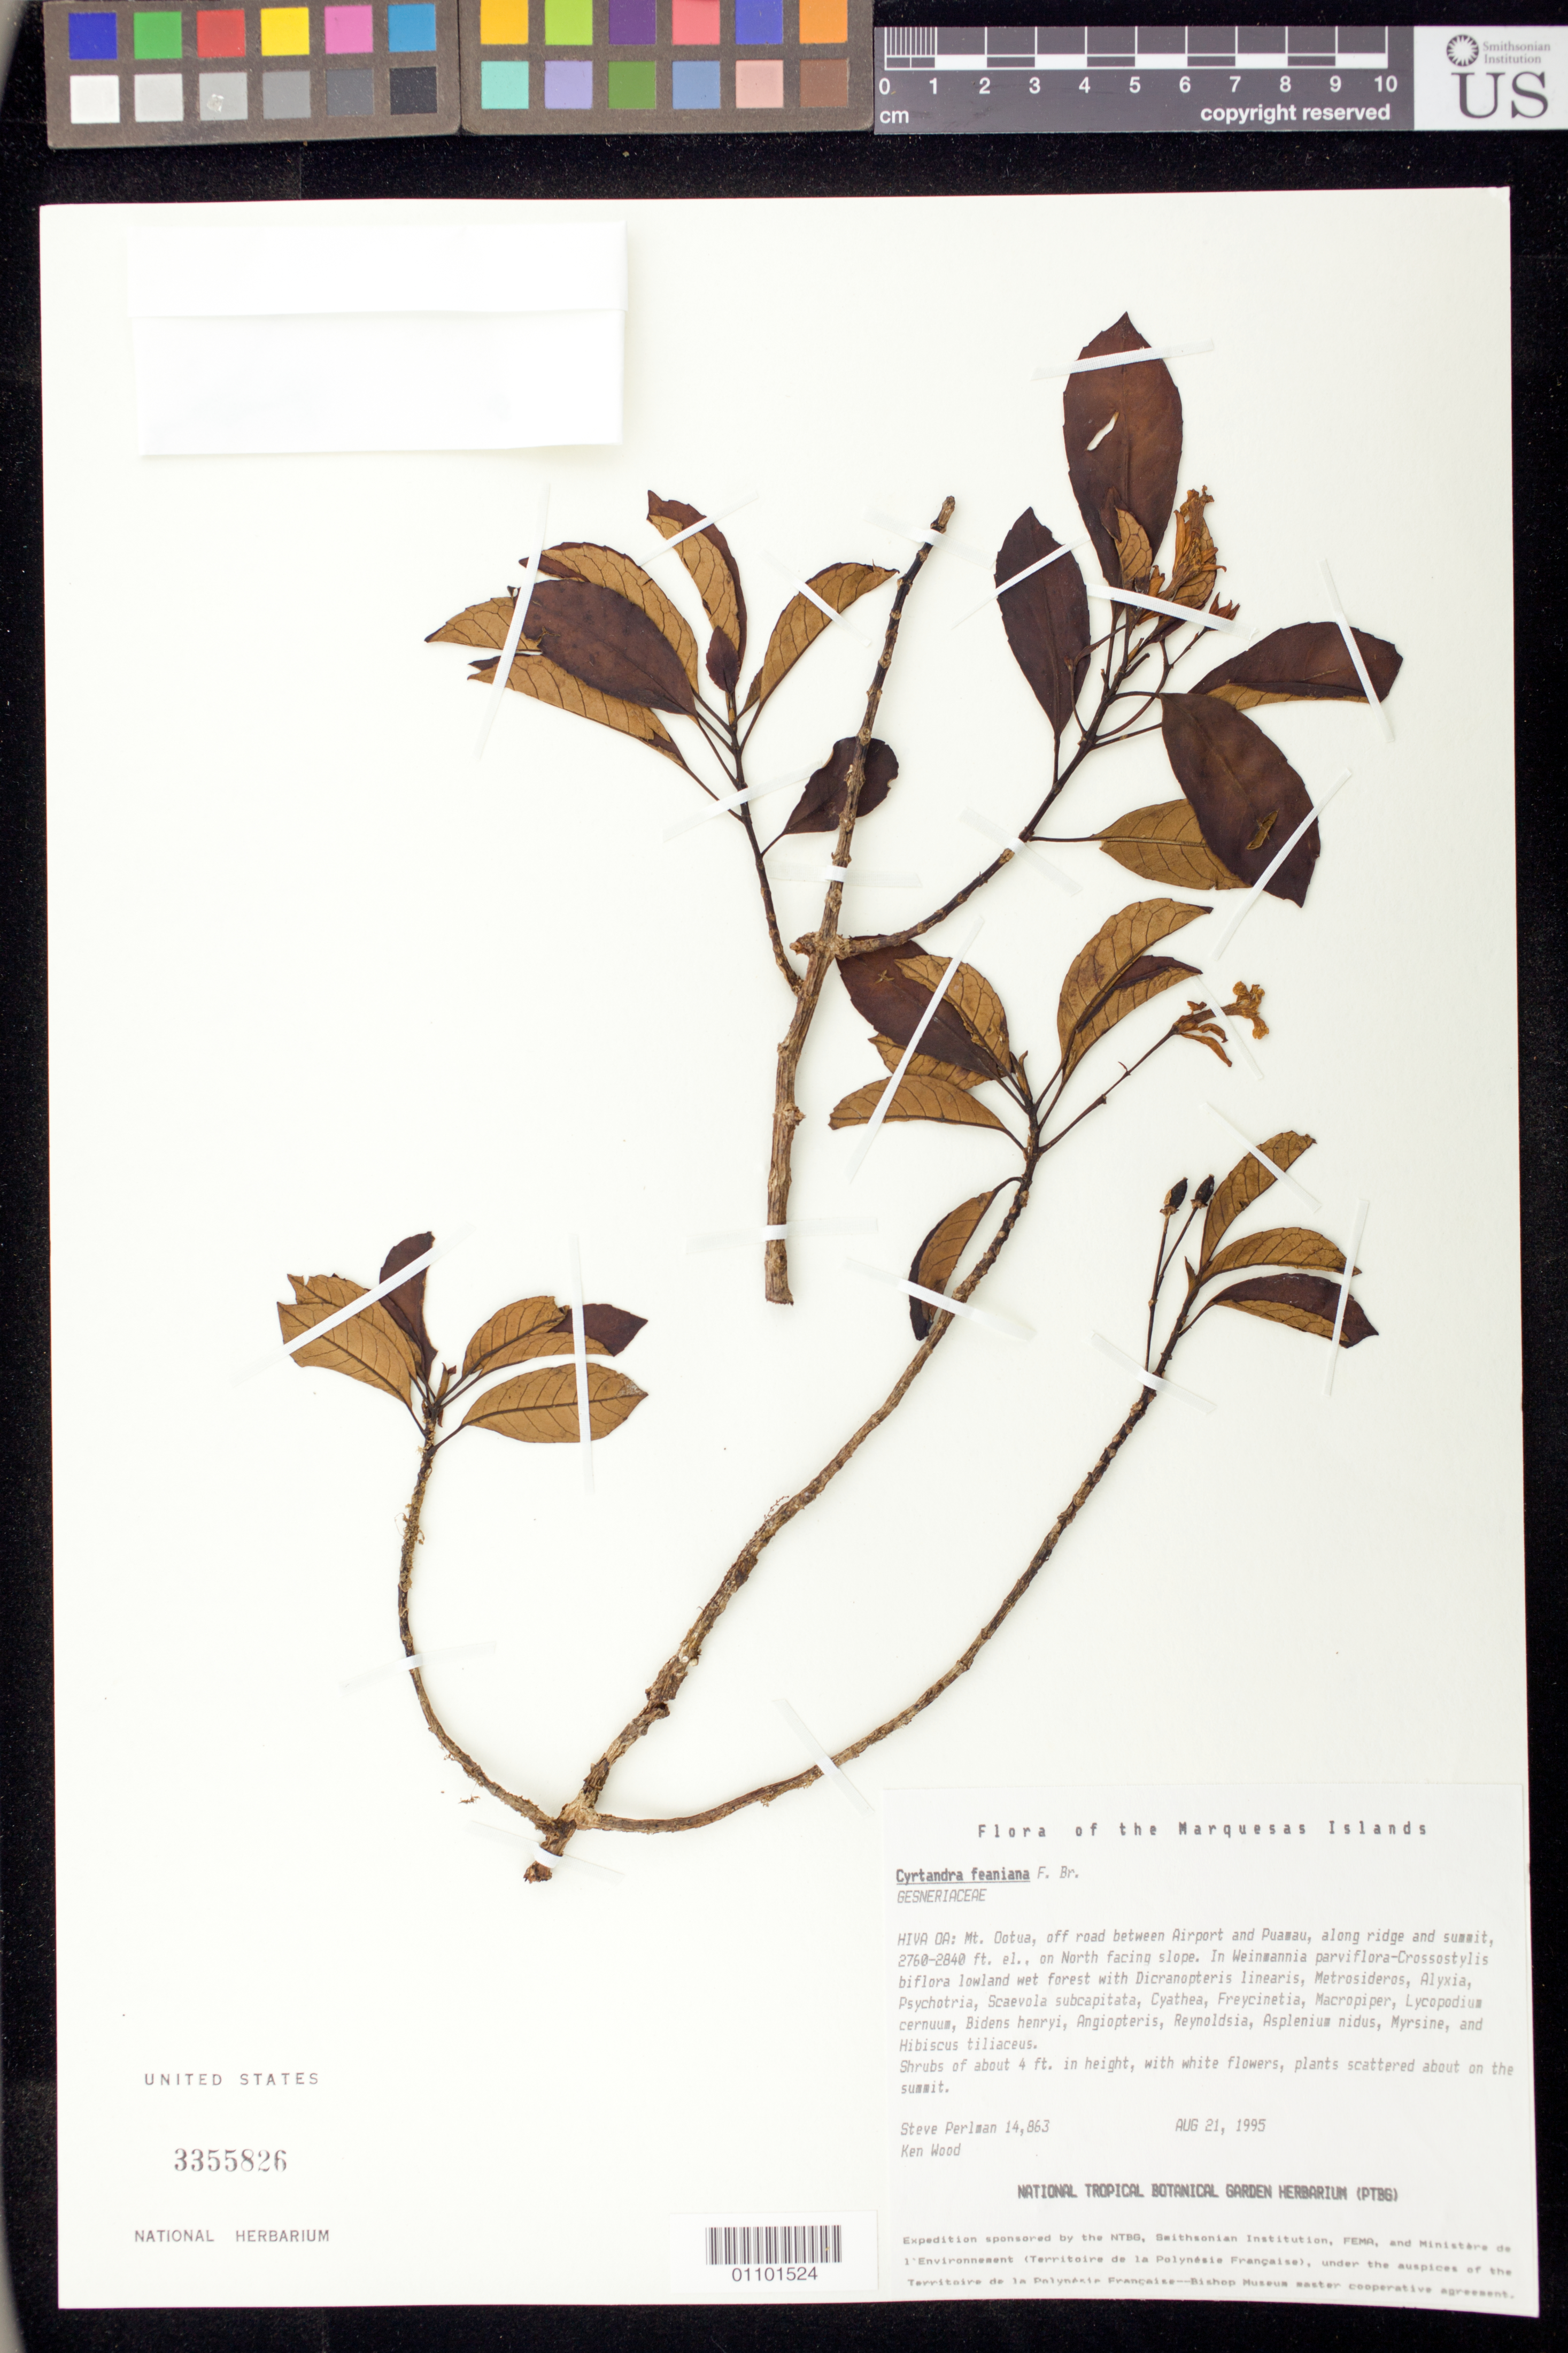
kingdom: Plantae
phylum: Tracheophyta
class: Magnoliopsida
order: Lamiales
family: Gesneriaceae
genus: Cyrtandra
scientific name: Cyrtandra feaniana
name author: F. Br.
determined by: Wagner, W. L., (BOT), Smithsonian Institution - National Museum of Natural History (UNITED STATES)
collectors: S. P. Perlman & K. R. Wood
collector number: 14863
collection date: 1995-08-21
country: French Polynesia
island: Hiva Oa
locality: Mt. Ootua, off road between Airport and Puamau, along ridge and summit, on N facing slope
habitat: In Weinmannia parviflora- Crossostylis biflora lowland wet forest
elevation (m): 841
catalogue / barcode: US 3355826